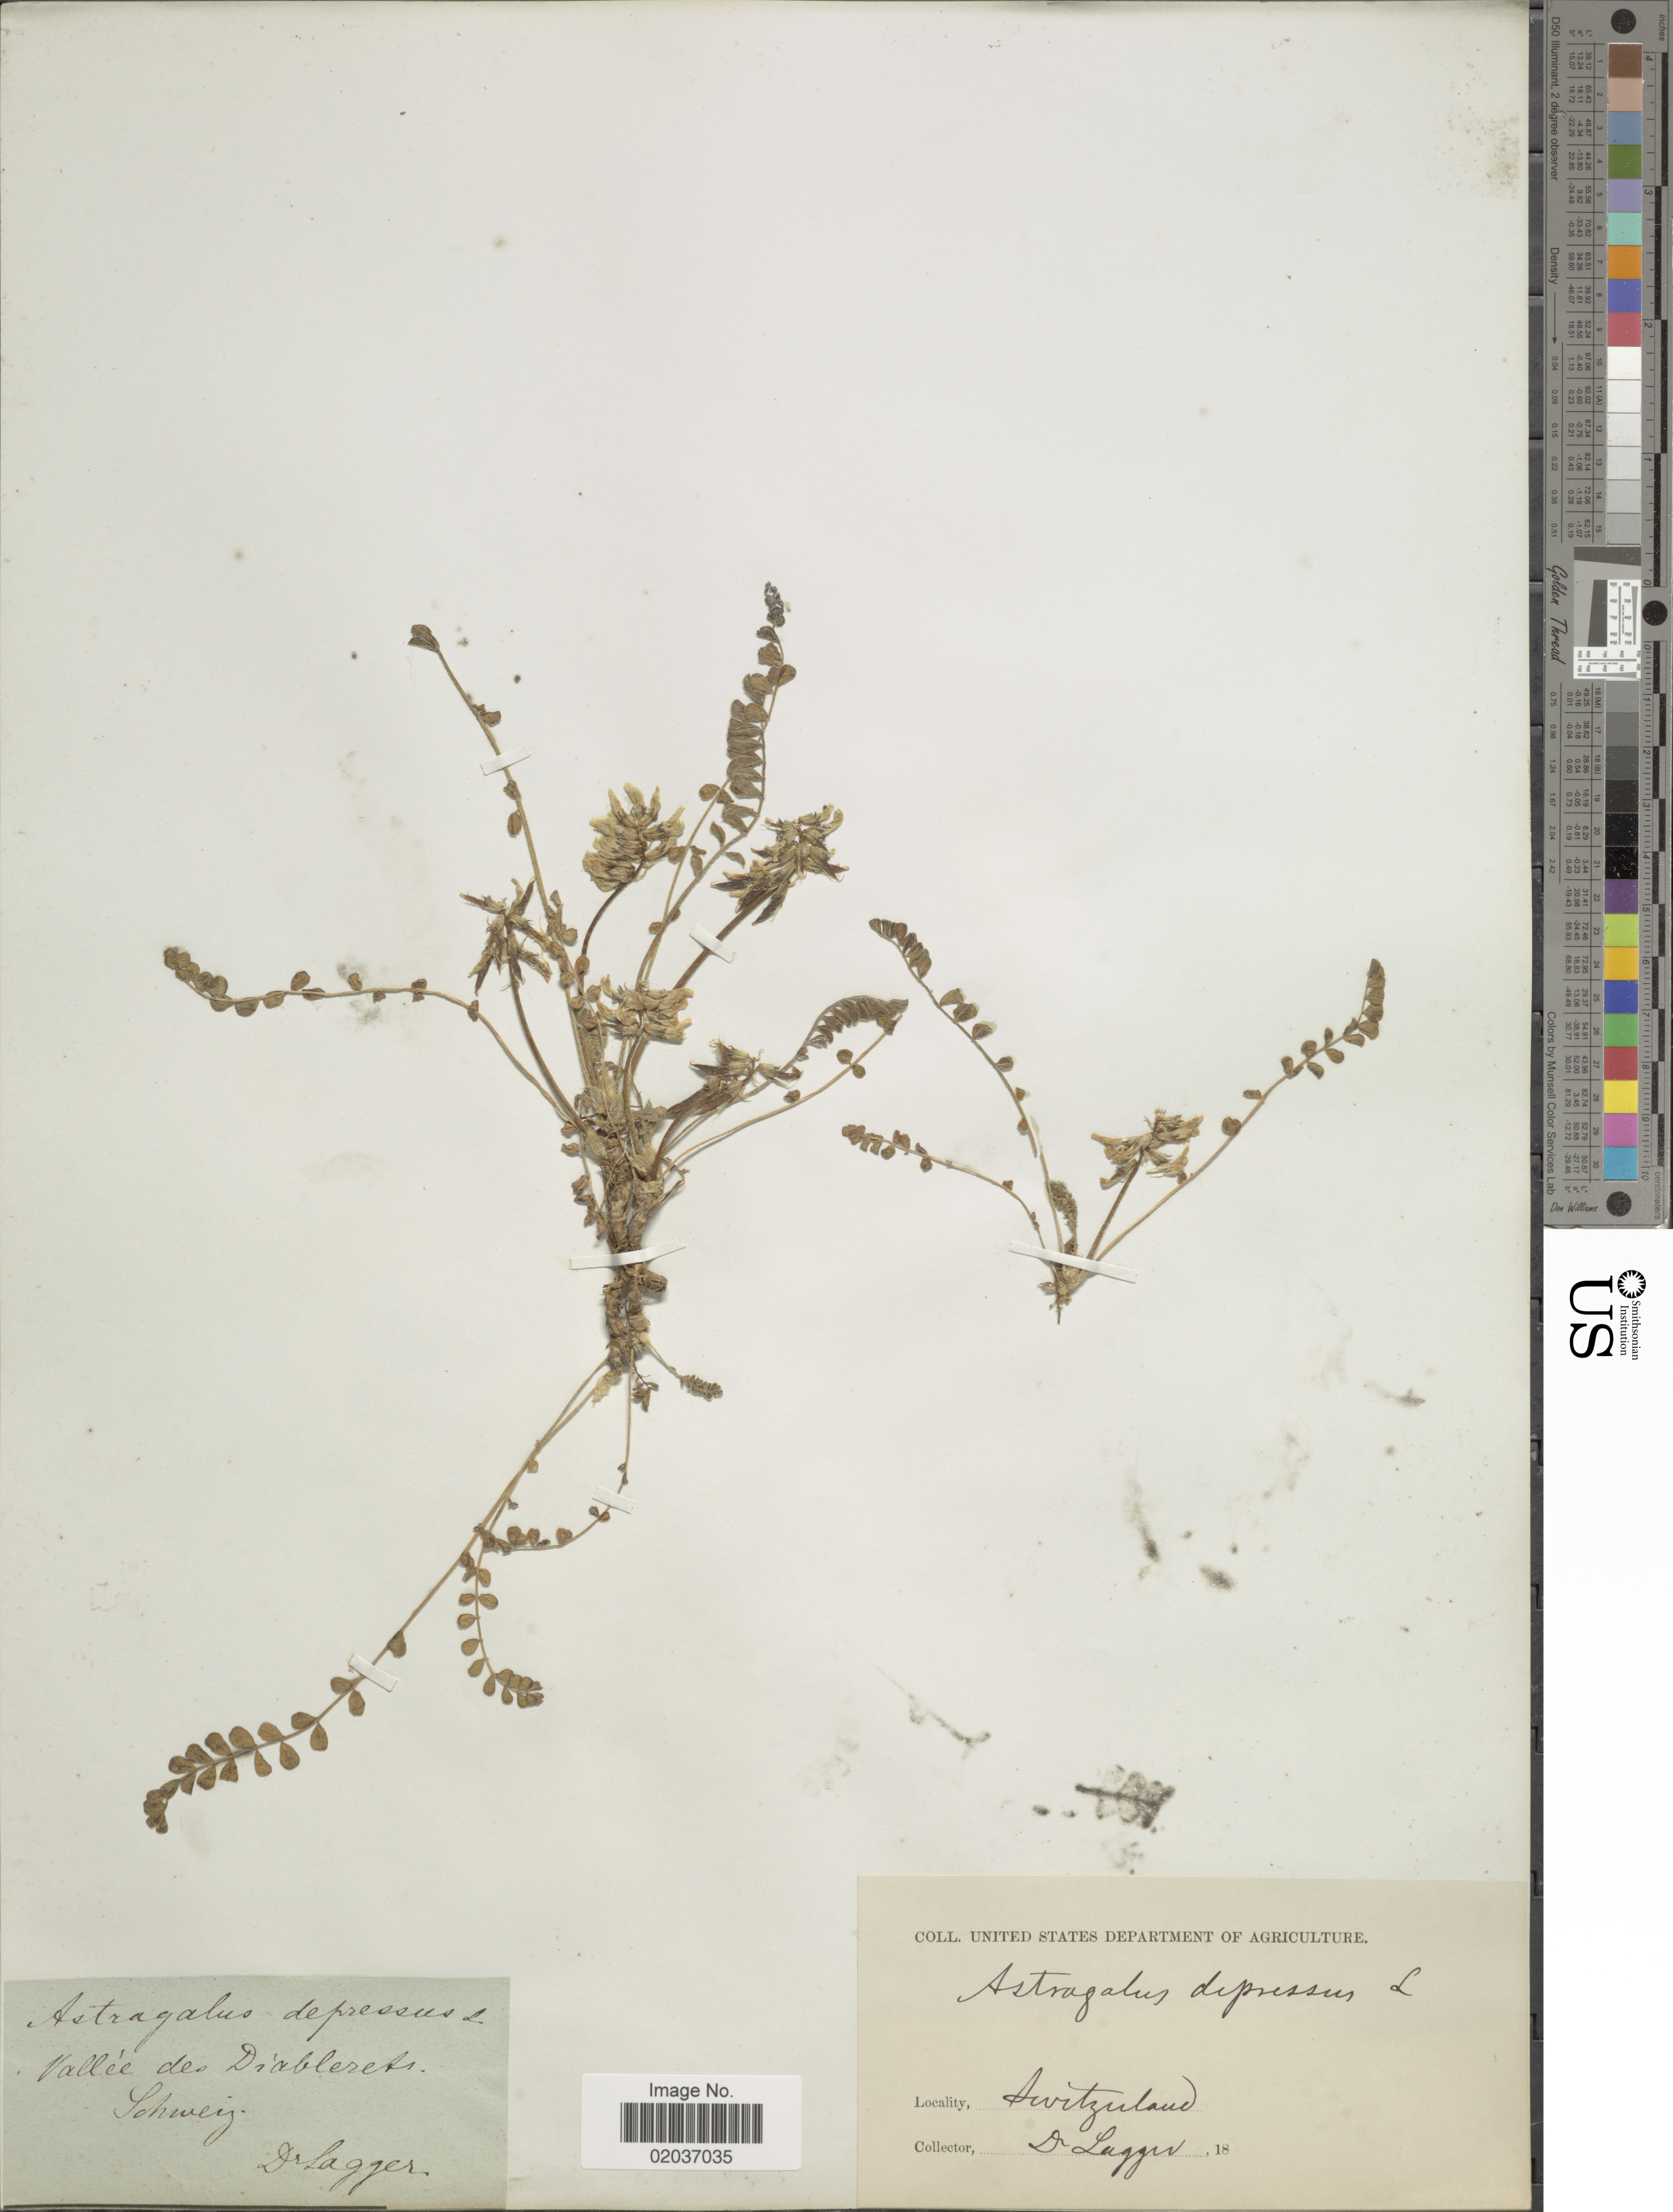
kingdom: Plantae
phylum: Tracheophyta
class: Magnoliopsida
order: Fabales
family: Fabaceae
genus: Astragalus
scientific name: Astragalus depressus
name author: L.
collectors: F. J. Lagger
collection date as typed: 18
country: Switzerland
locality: Vallèe des Diablerets